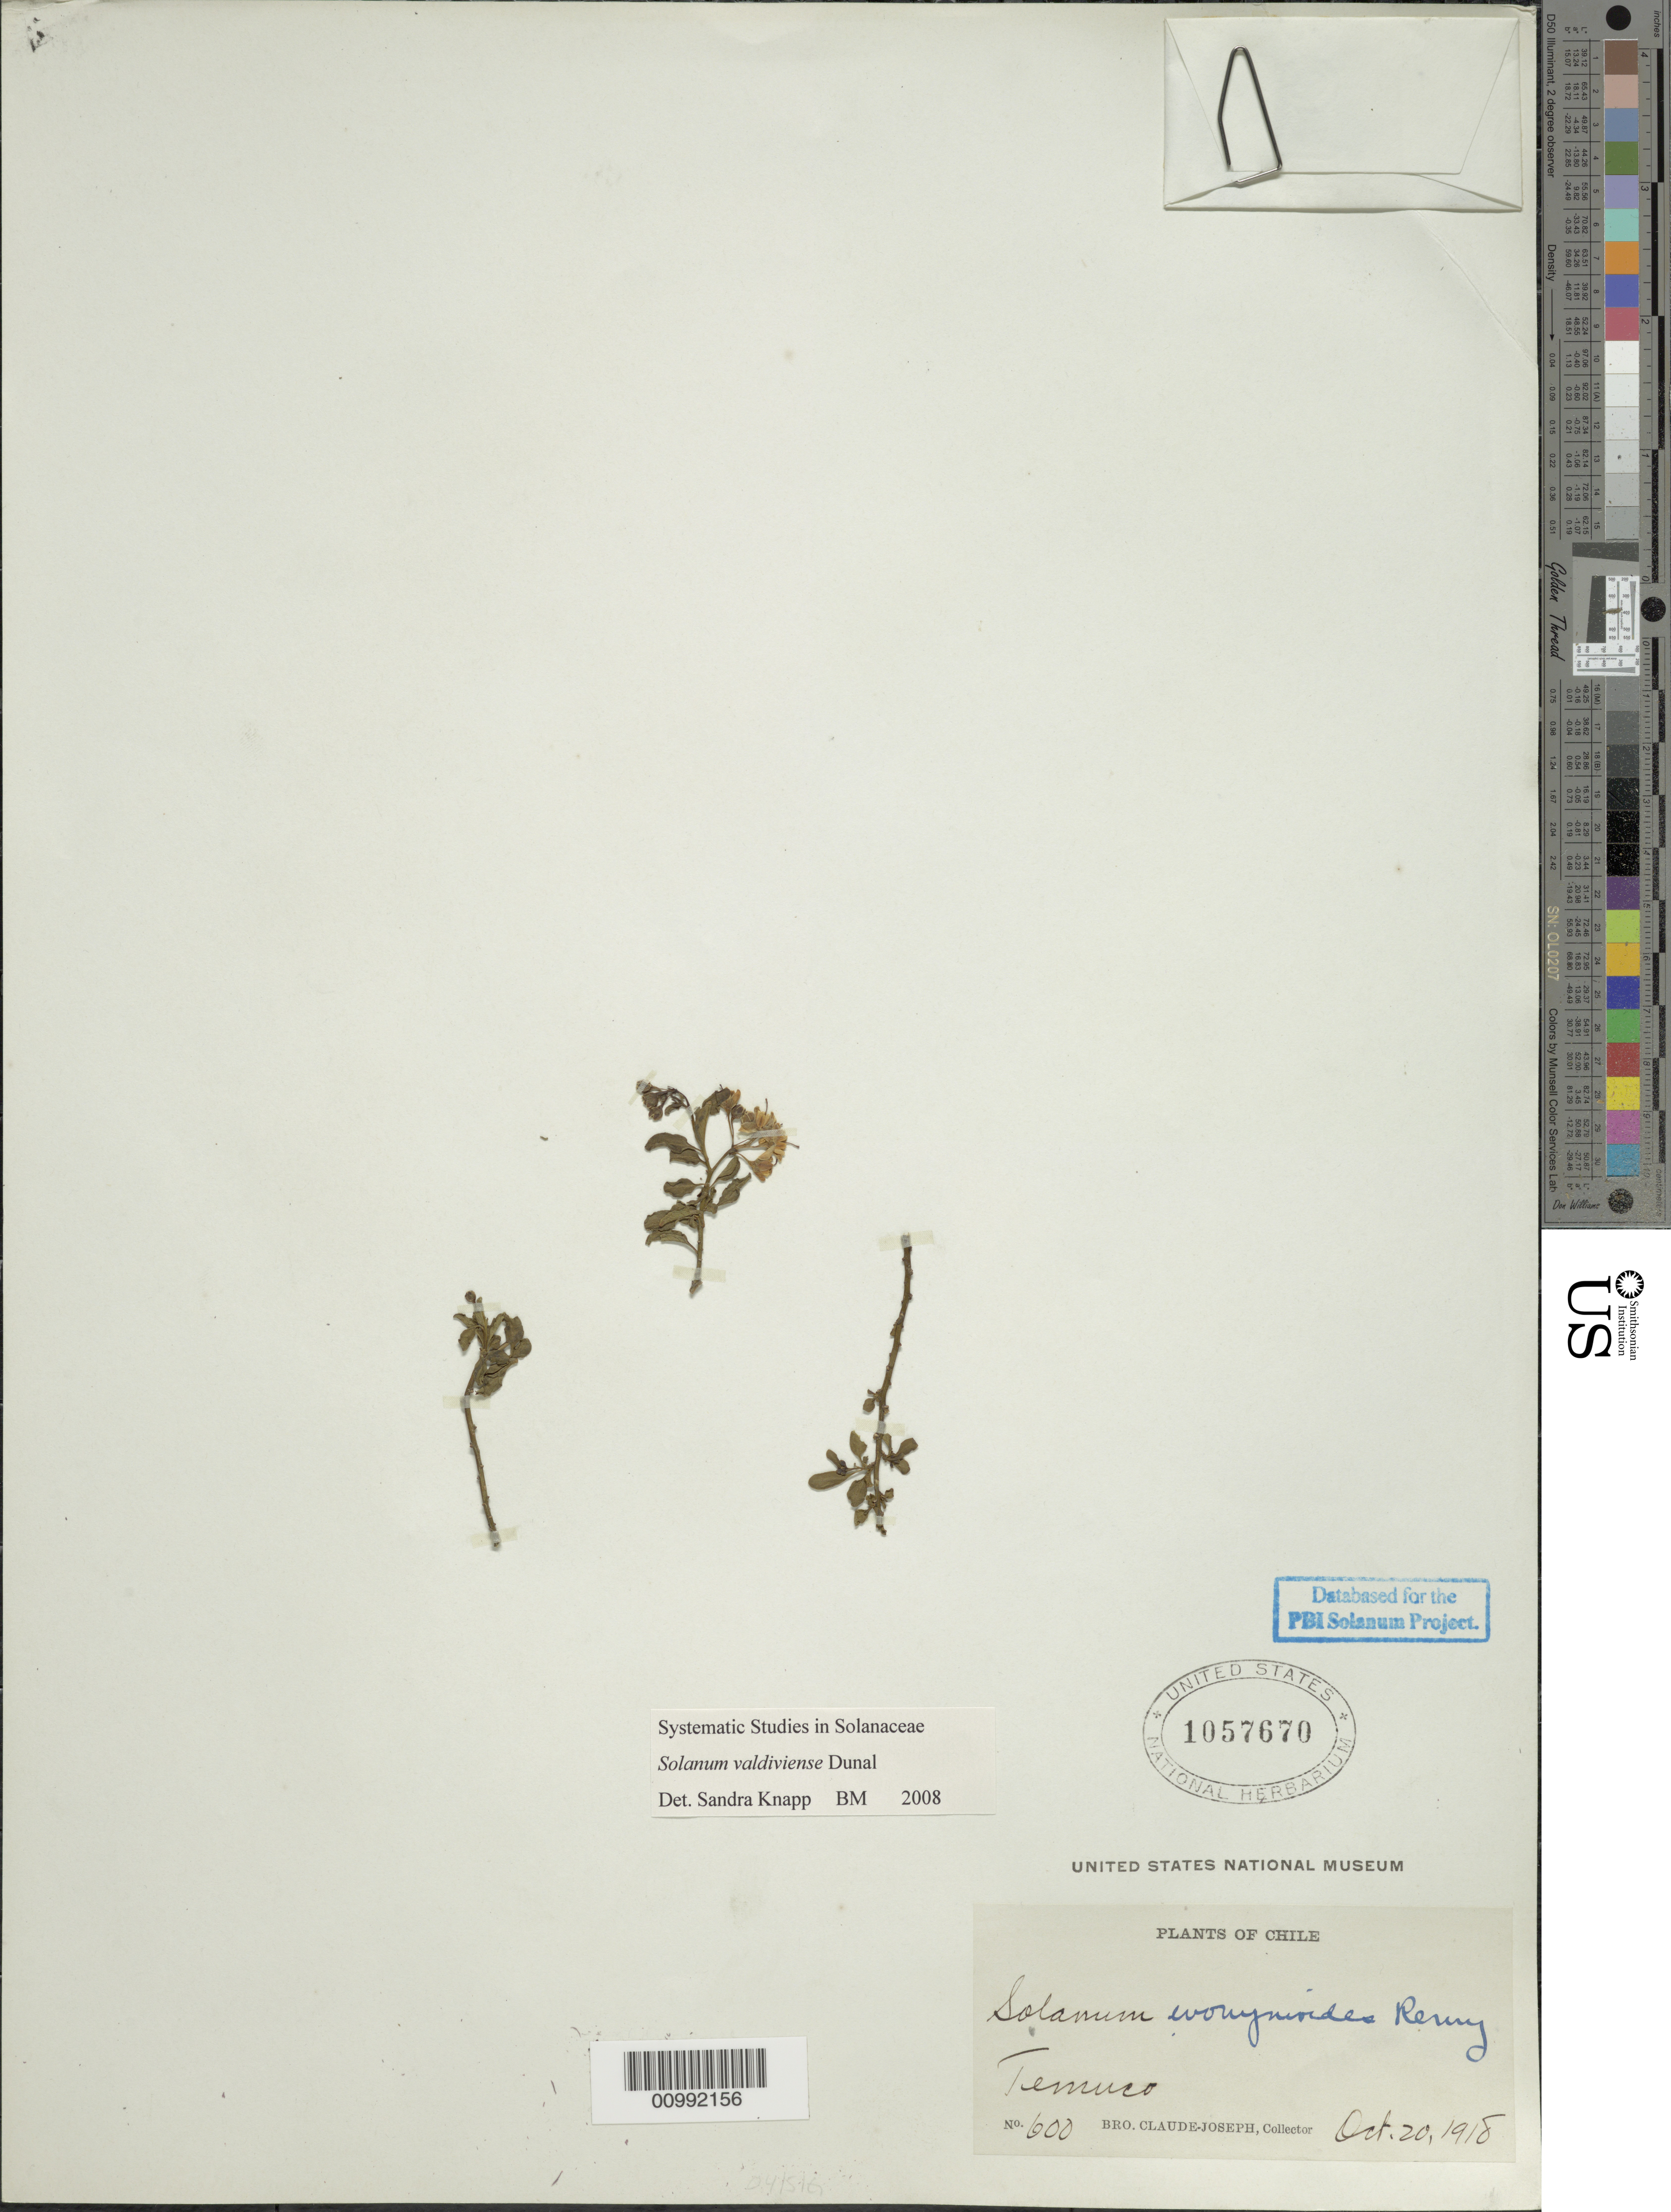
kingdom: Plantae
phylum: Tracheophyta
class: Magnoliopsida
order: Solanales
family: Solanaceae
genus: Solanum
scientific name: Solanum valdiviense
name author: Dunal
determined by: Knapp, S. D.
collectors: Bro. Claude-Joseph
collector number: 600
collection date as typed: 20 Oct 1918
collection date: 1918-10-20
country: Chile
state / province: Araucanía (IX)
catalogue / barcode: US 1057670